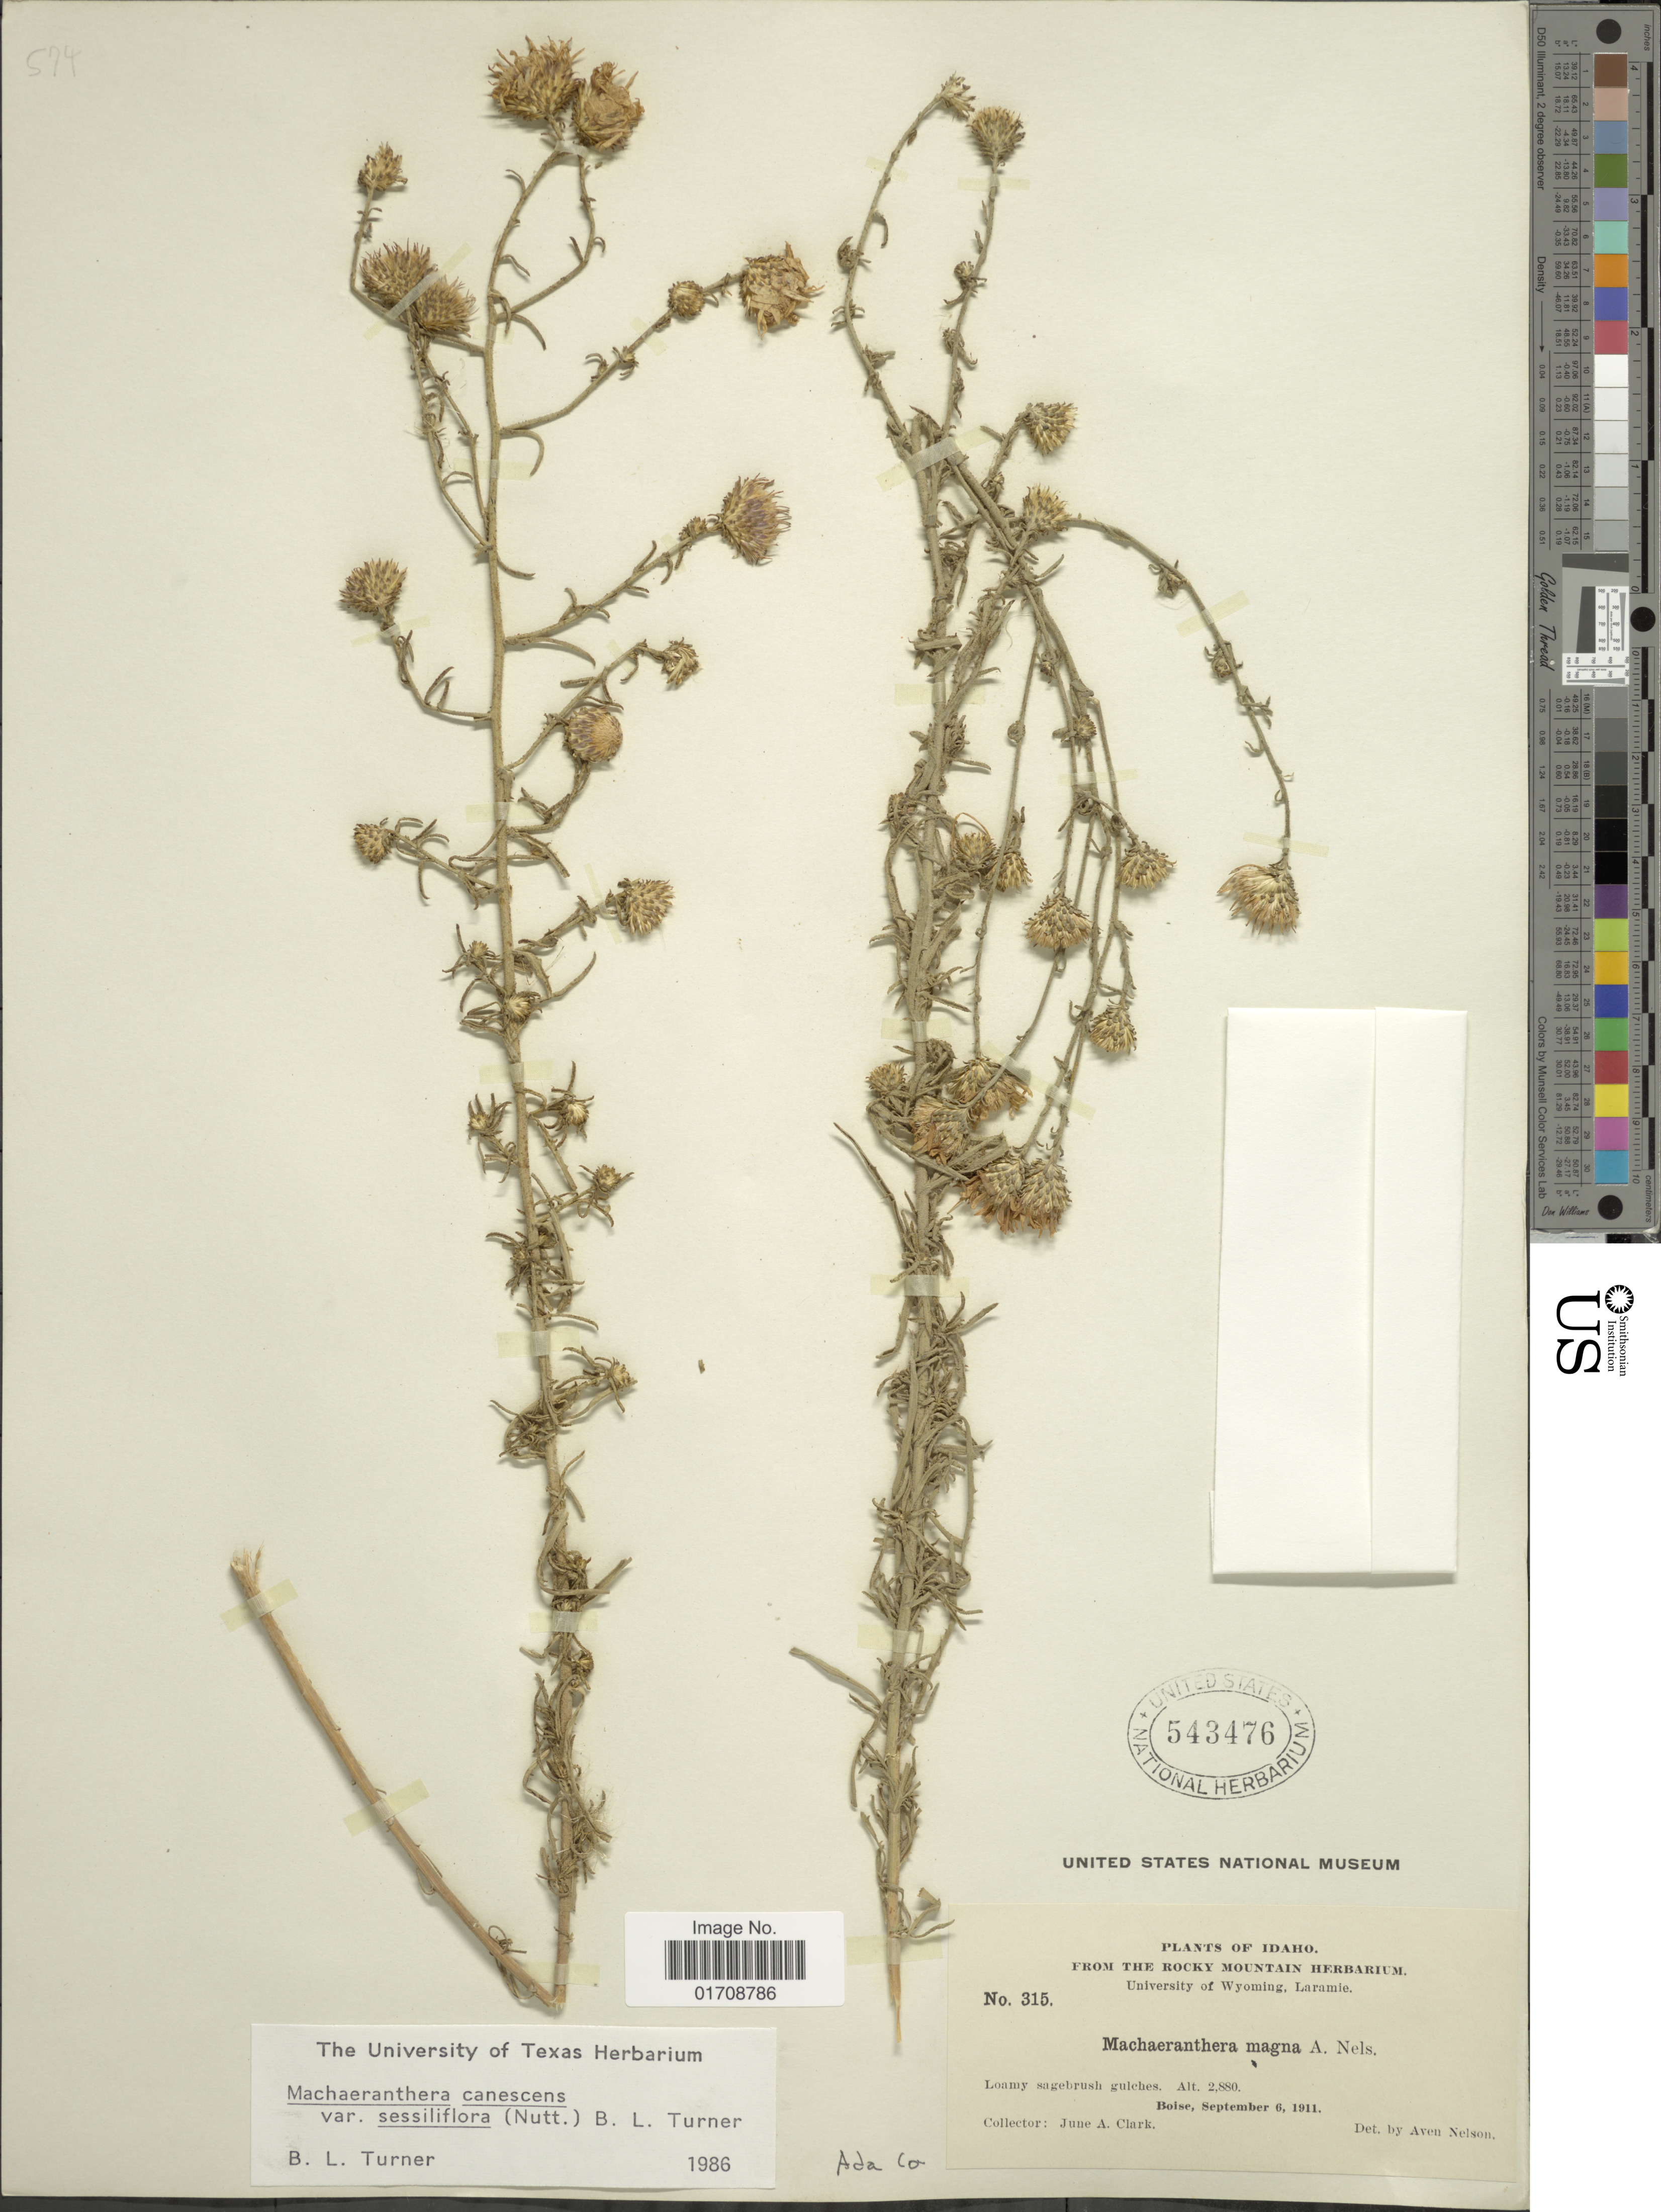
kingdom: Plantae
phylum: Tracheophyta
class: Magnoliopsida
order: Asterales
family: Asteraceae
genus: Machaeranthera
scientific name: Machaeranthera canescens var. sessiliflora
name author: (Nutt.) B.L. Turner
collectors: J. A. Clark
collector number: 315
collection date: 1911-09-06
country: United States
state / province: Idaho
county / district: Ada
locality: Boise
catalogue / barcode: US 543476